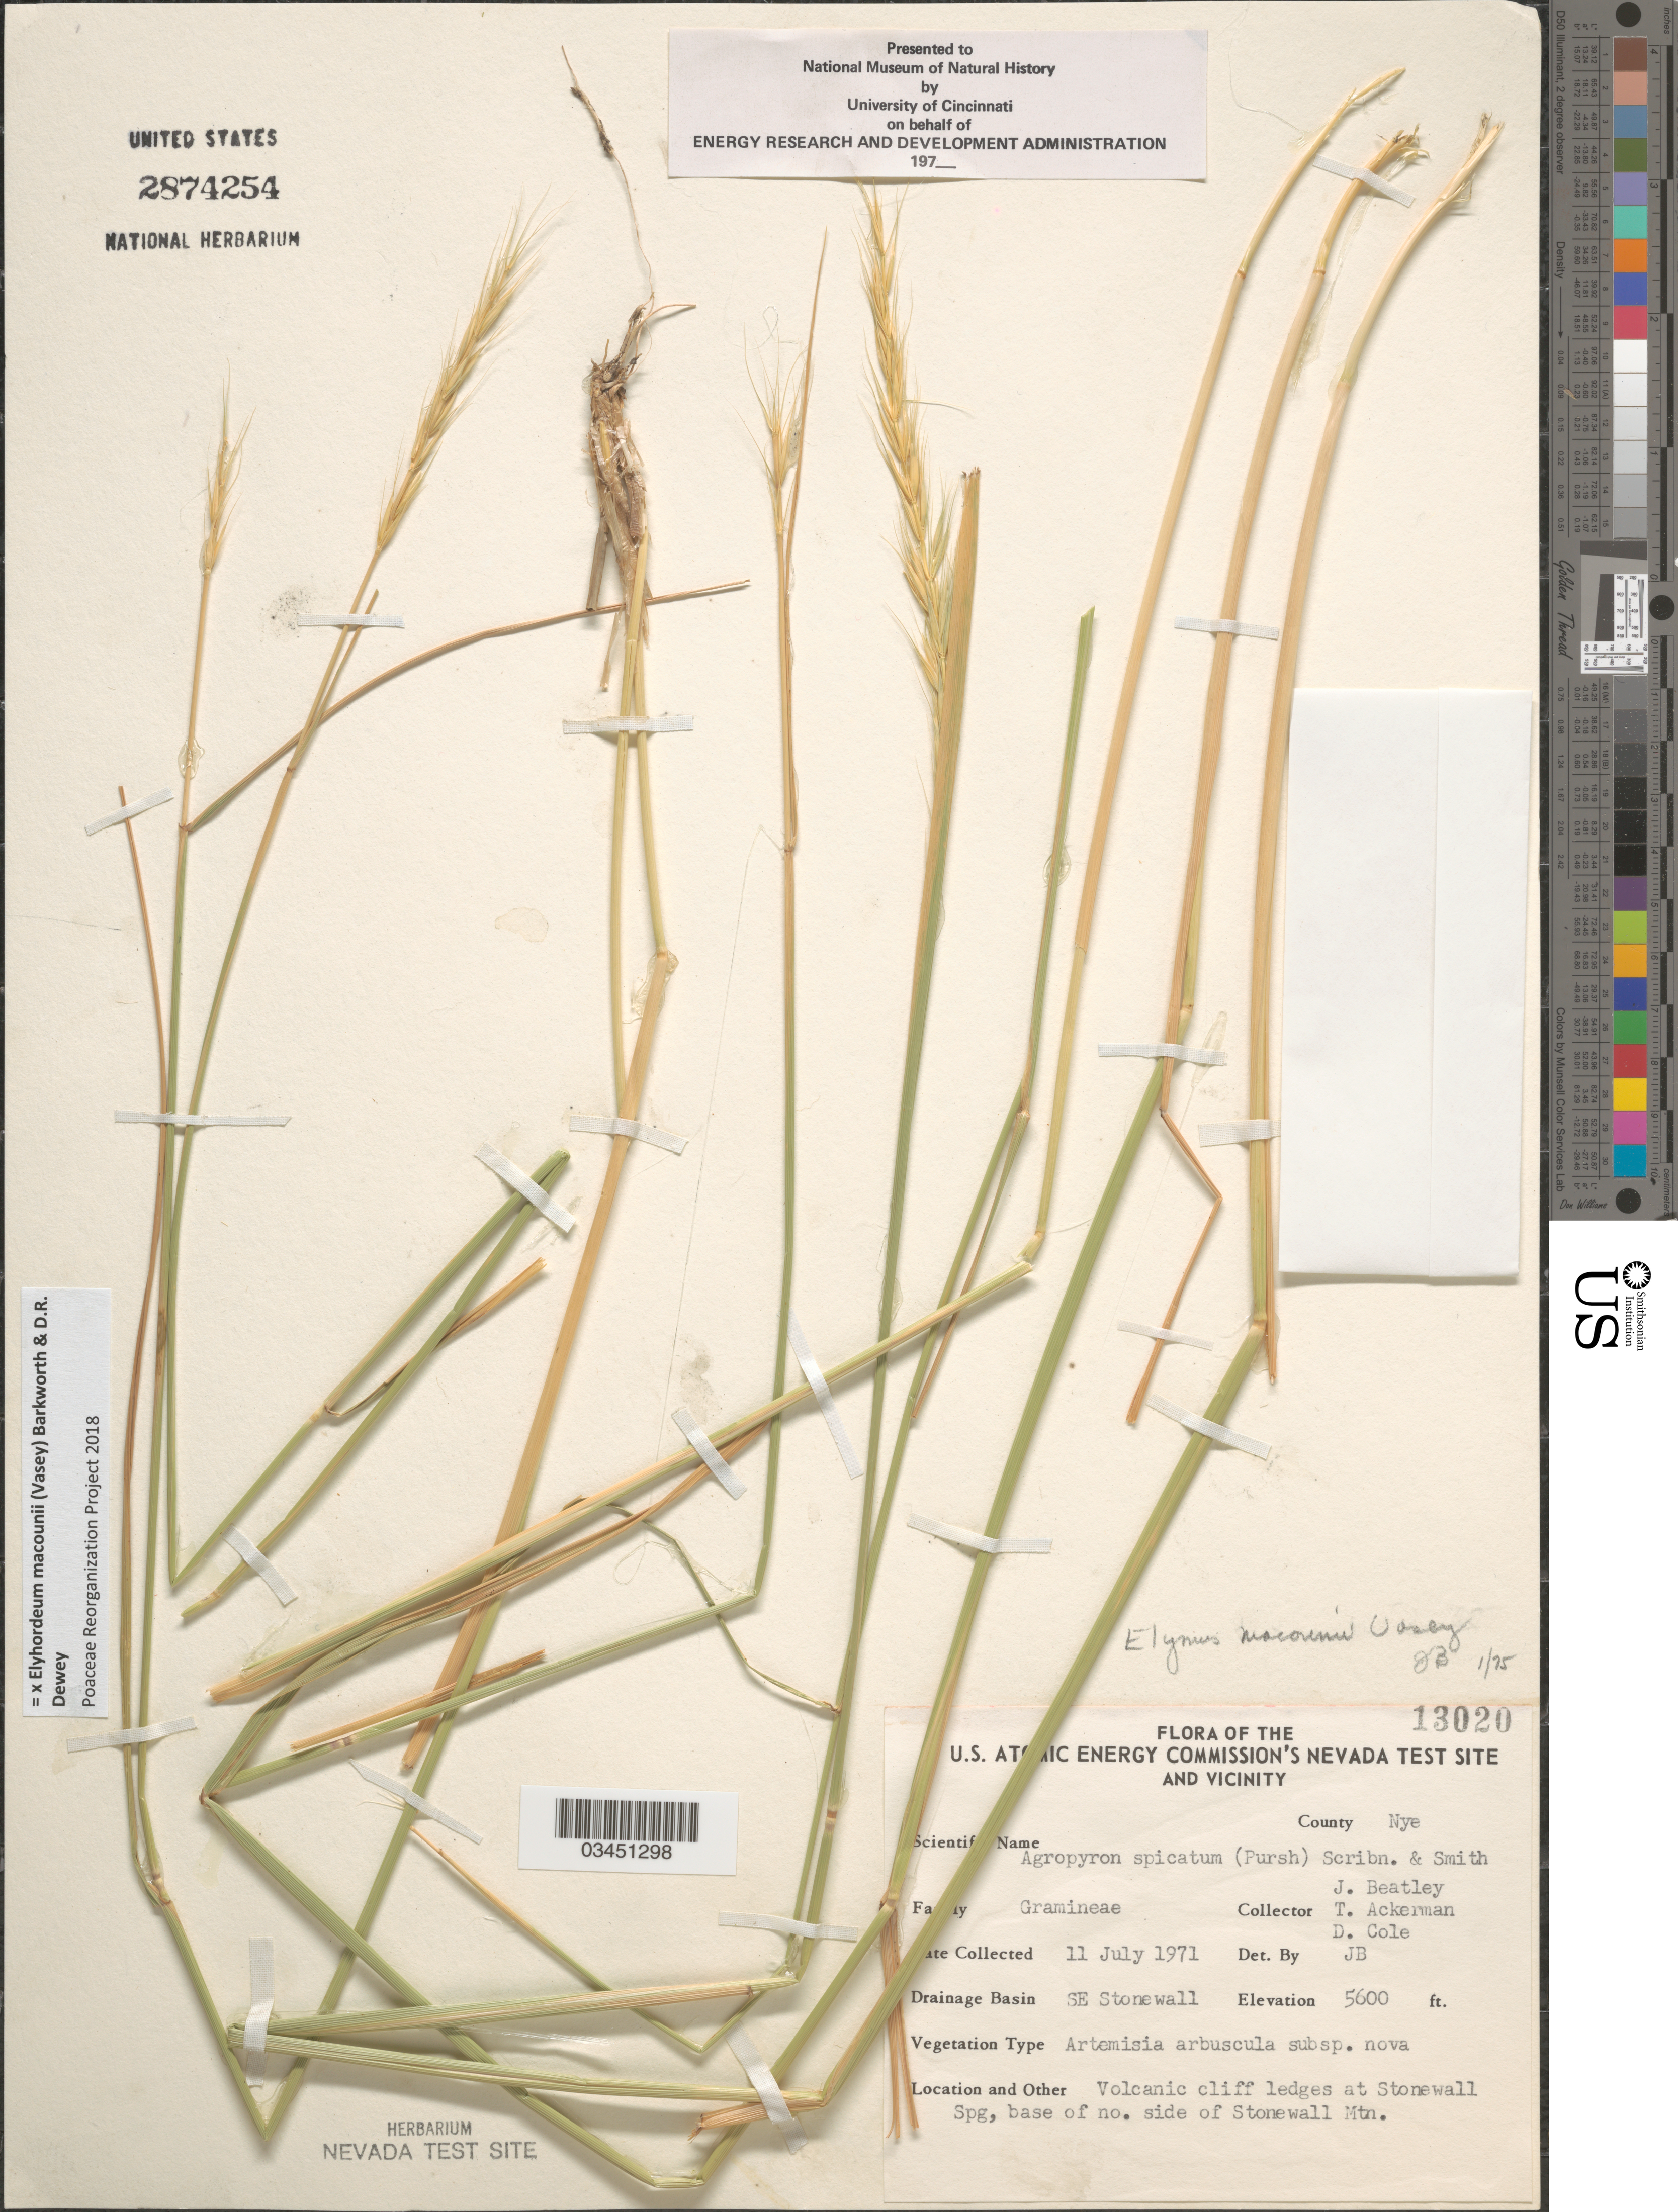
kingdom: Plantae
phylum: Tracheophyta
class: Liliopsida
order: Poales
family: Poaceae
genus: Elyhordeum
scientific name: x Elyhordeum macounii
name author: (Vasey) Barkworth & Dewey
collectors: J. C. Beatley, T. Ackerman & D. Cole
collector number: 13020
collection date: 1971-07-11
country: United States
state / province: Nevada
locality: U.S. Atomic Energy Commission's Nevada Test Site and Vicinity. County Nye. Drainage Basin SE Stonewall. Volcanic cliff ledges at Stonewall Spg, base of no. side of Stonewall Mtn.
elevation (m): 1707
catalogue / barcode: US 2874254